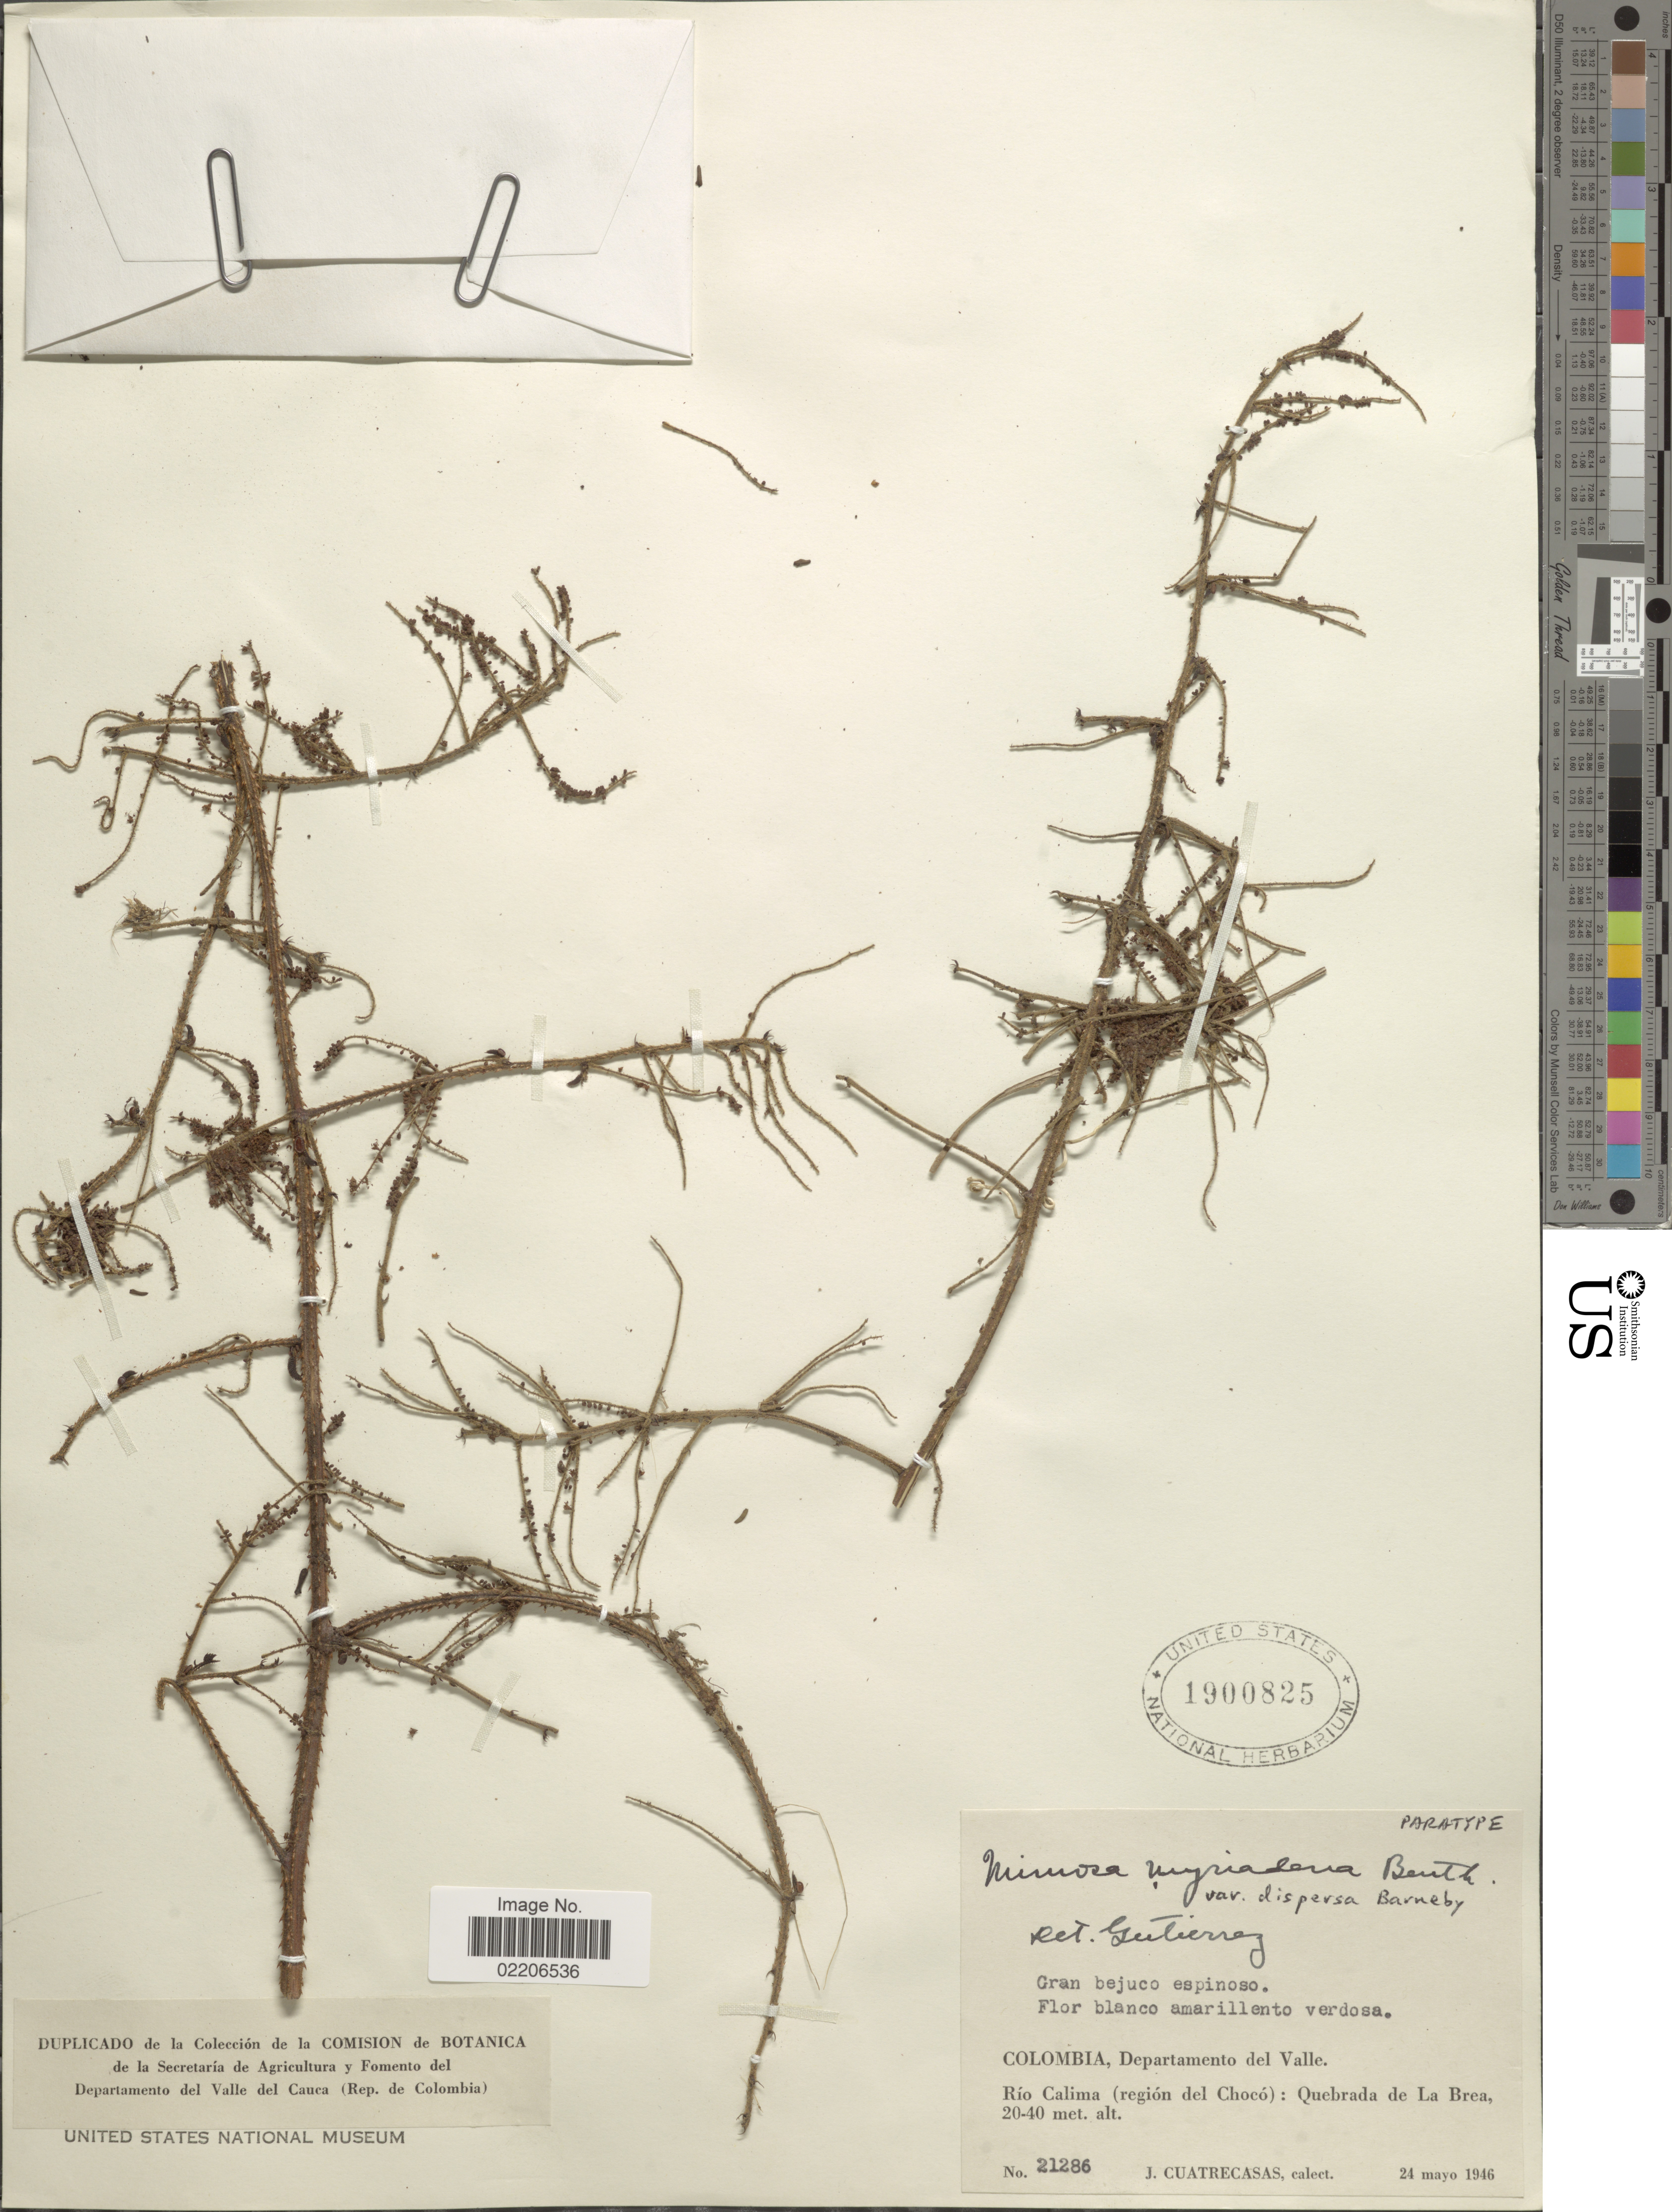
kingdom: Plantae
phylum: Tracheophyta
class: Magnoliopsida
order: Fabales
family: Fabaceae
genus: Mimosa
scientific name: Mimosa myriadenia var. dispersa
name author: Barneby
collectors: J. Cuatrecasas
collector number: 21286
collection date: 1946-05-24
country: Colombia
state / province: Valle del Cauca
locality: Colombia, Departamento del Valle. Río Calima (región del Chocó): Quebrada de La Brea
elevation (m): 20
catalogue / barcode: US 1900825